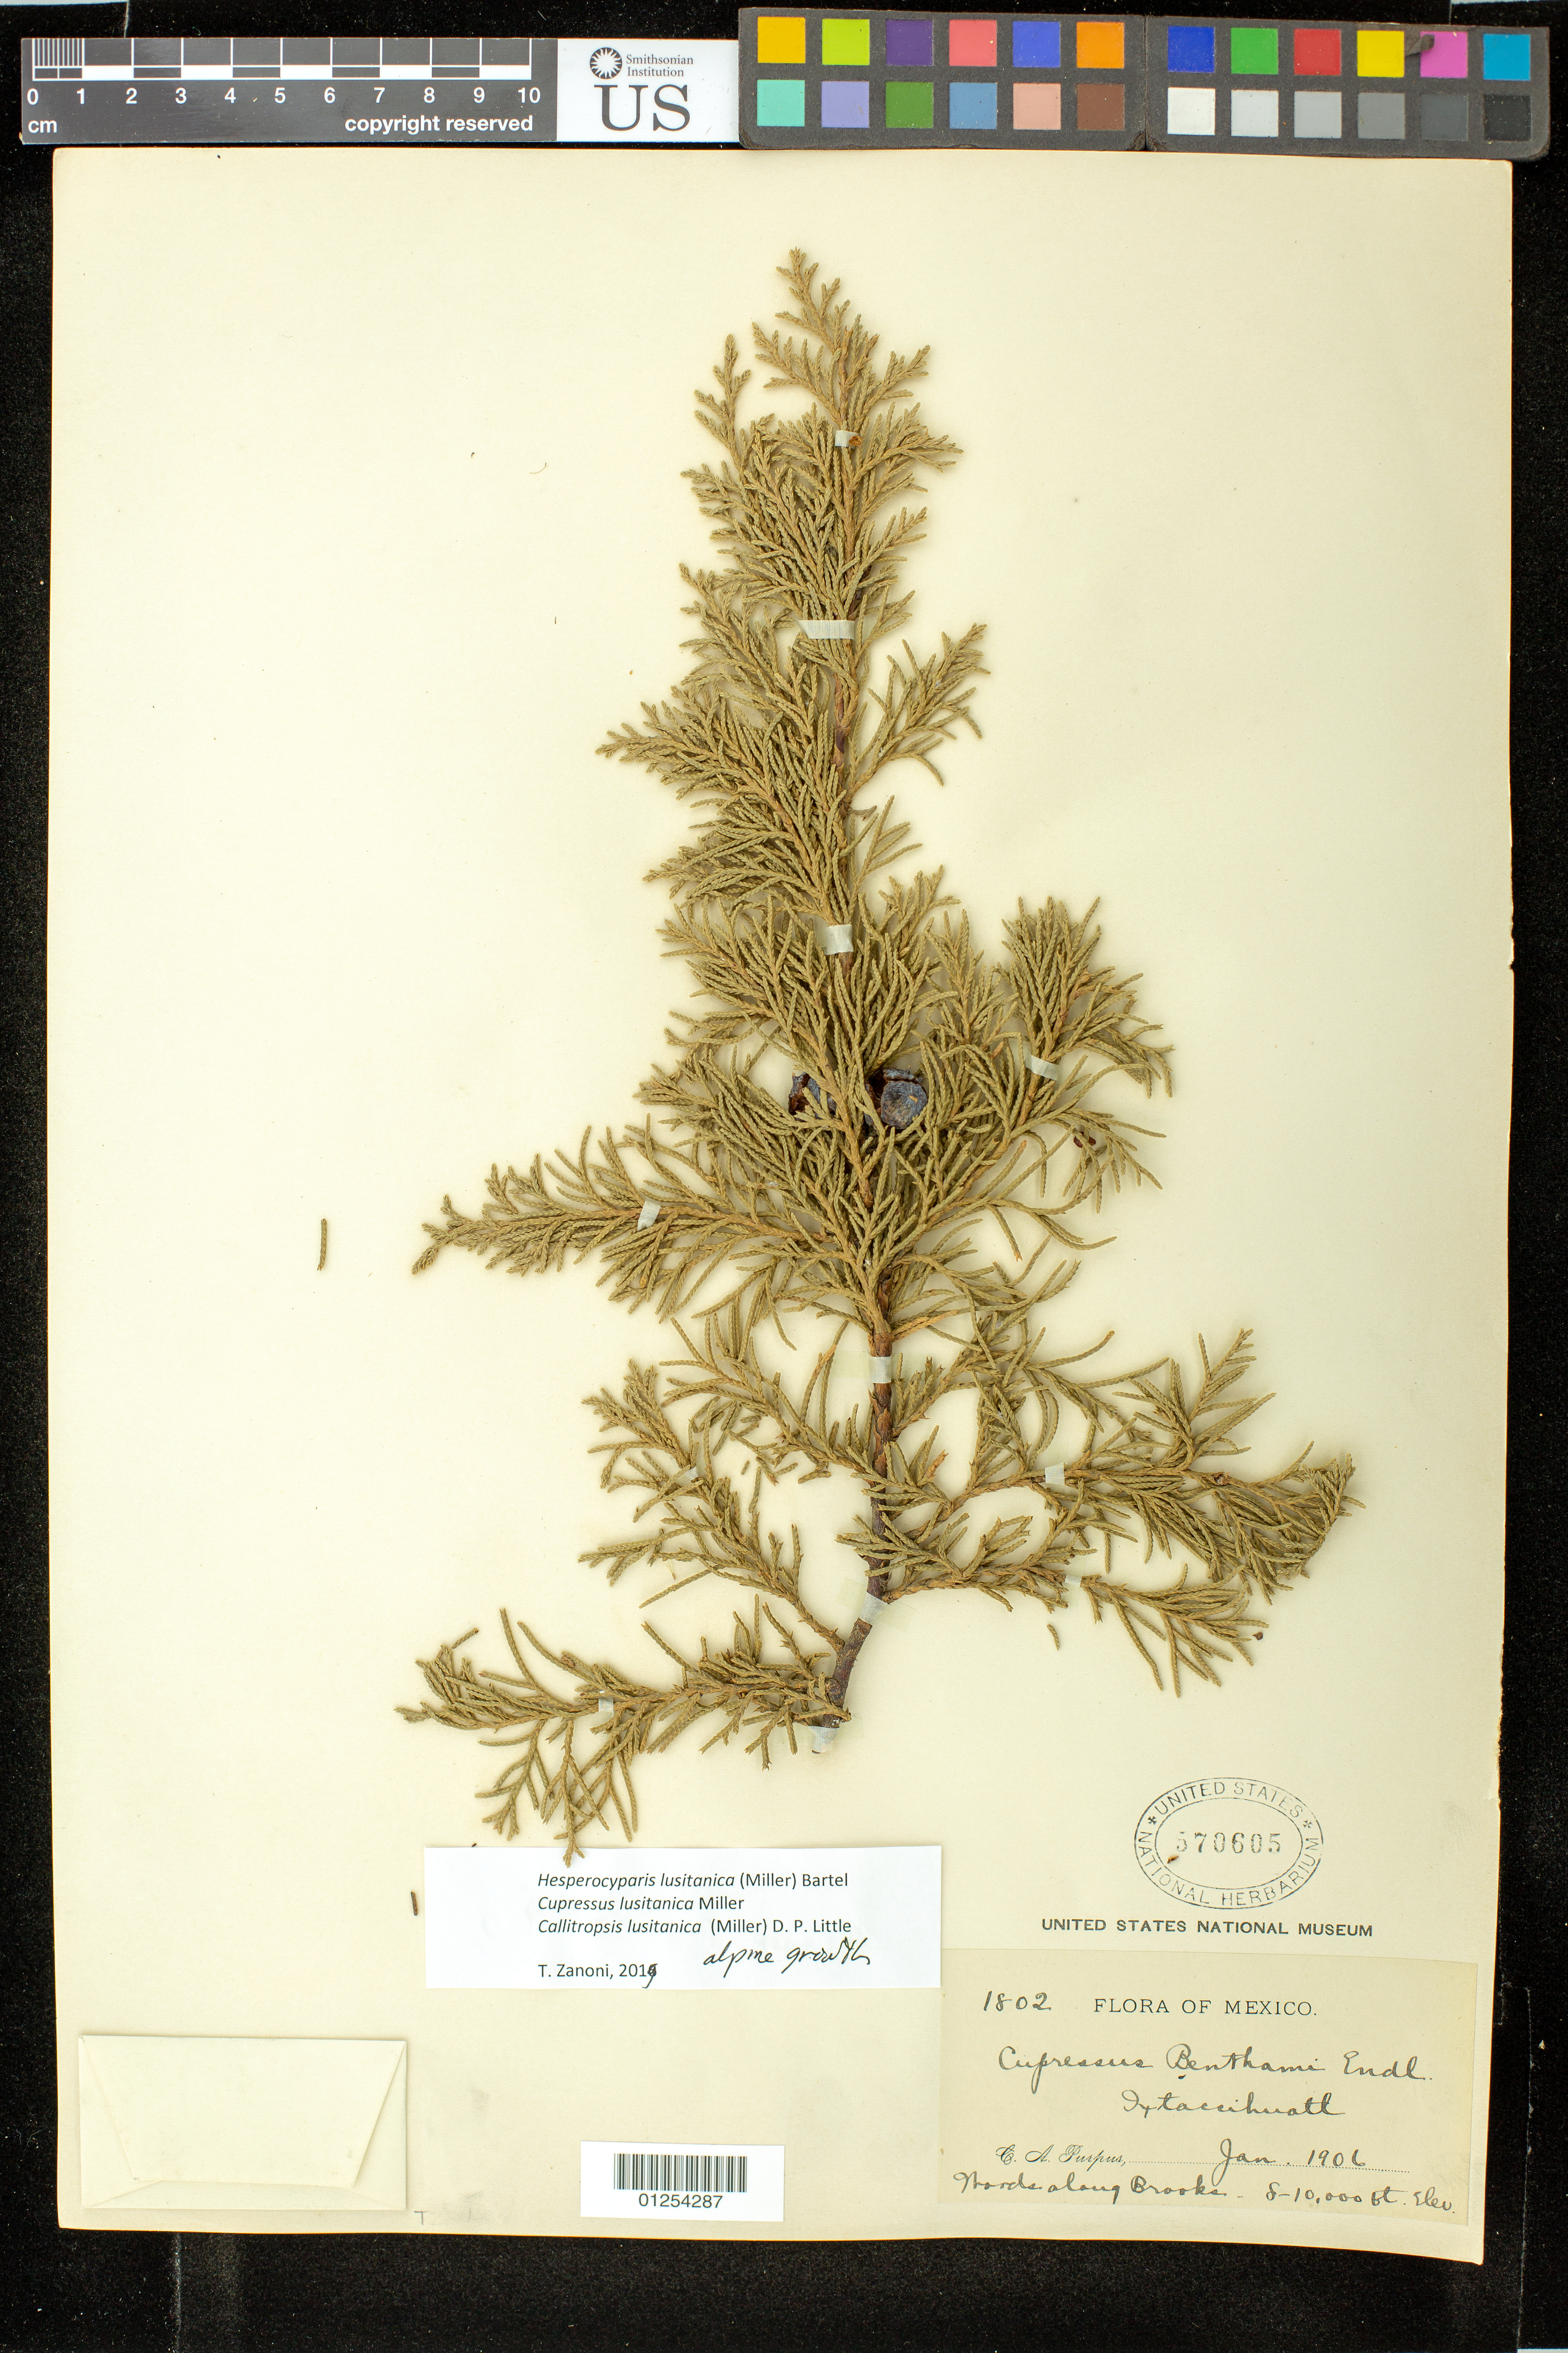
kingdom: Plantae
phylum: Tracheophyta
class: Pinopsida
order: Pinales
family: Cupressaceae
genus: Hesperocyparis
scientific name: Hesperocyparis lusitanica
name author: (Miller) Bartel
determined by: Zanoni, T. A., (NY), New York Botanical Garden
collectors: C. A. Purpus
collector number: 1802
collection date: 1906-01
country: Mexico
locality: Ixtaccihuatl, woods along Brooks.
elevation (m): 2438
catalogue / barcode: US 570605